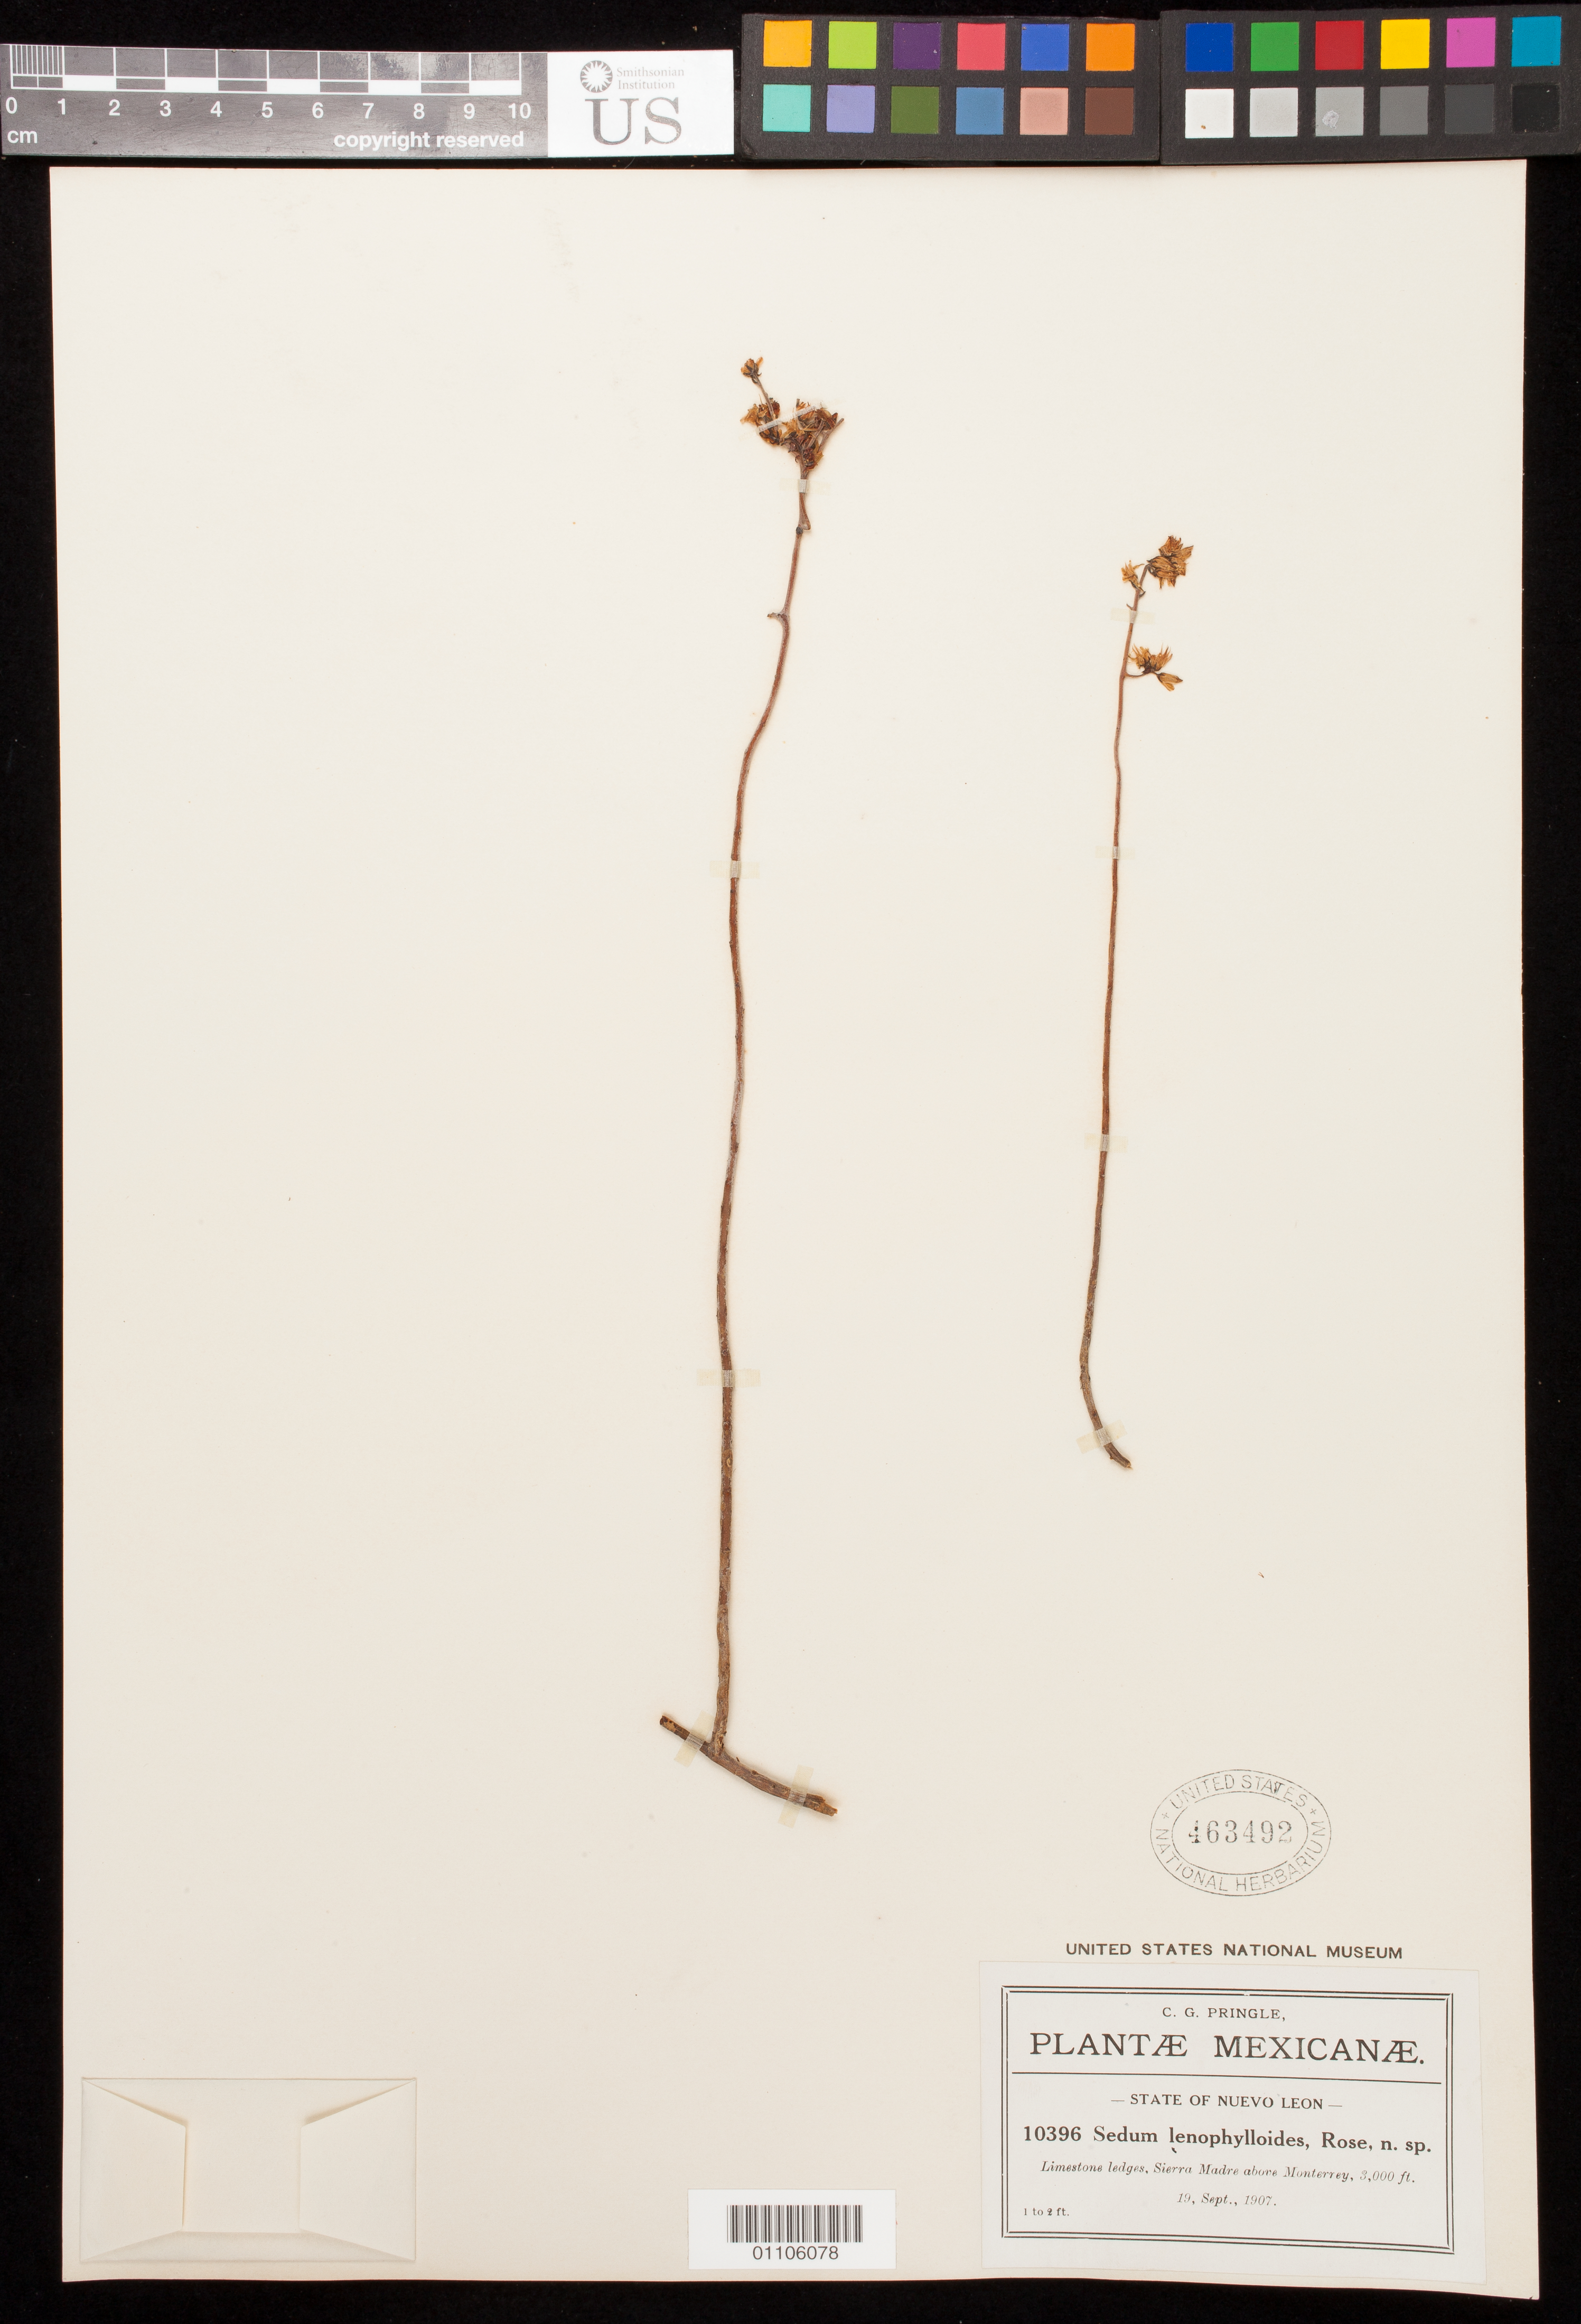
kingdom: Plantae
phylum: Tracheophyta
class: Magnoliopsida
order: Saxifragales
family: Crassulaceae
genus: Sedum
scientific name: Sedum lenophylloides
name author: Rose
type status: Possible Type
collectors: C. G. Pringle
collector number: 10396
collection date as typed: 19 Sep 1907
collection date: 1907-09-19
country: Mexico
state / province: Nuevo León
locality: Limestone ledges, Sierra Madre above Monterrey.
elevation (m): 914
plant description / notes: Apparently original material but dubiously type material; holotype is USNH 574882 (Pringle s.n.) as designated in protologue.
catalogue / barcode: US 463492